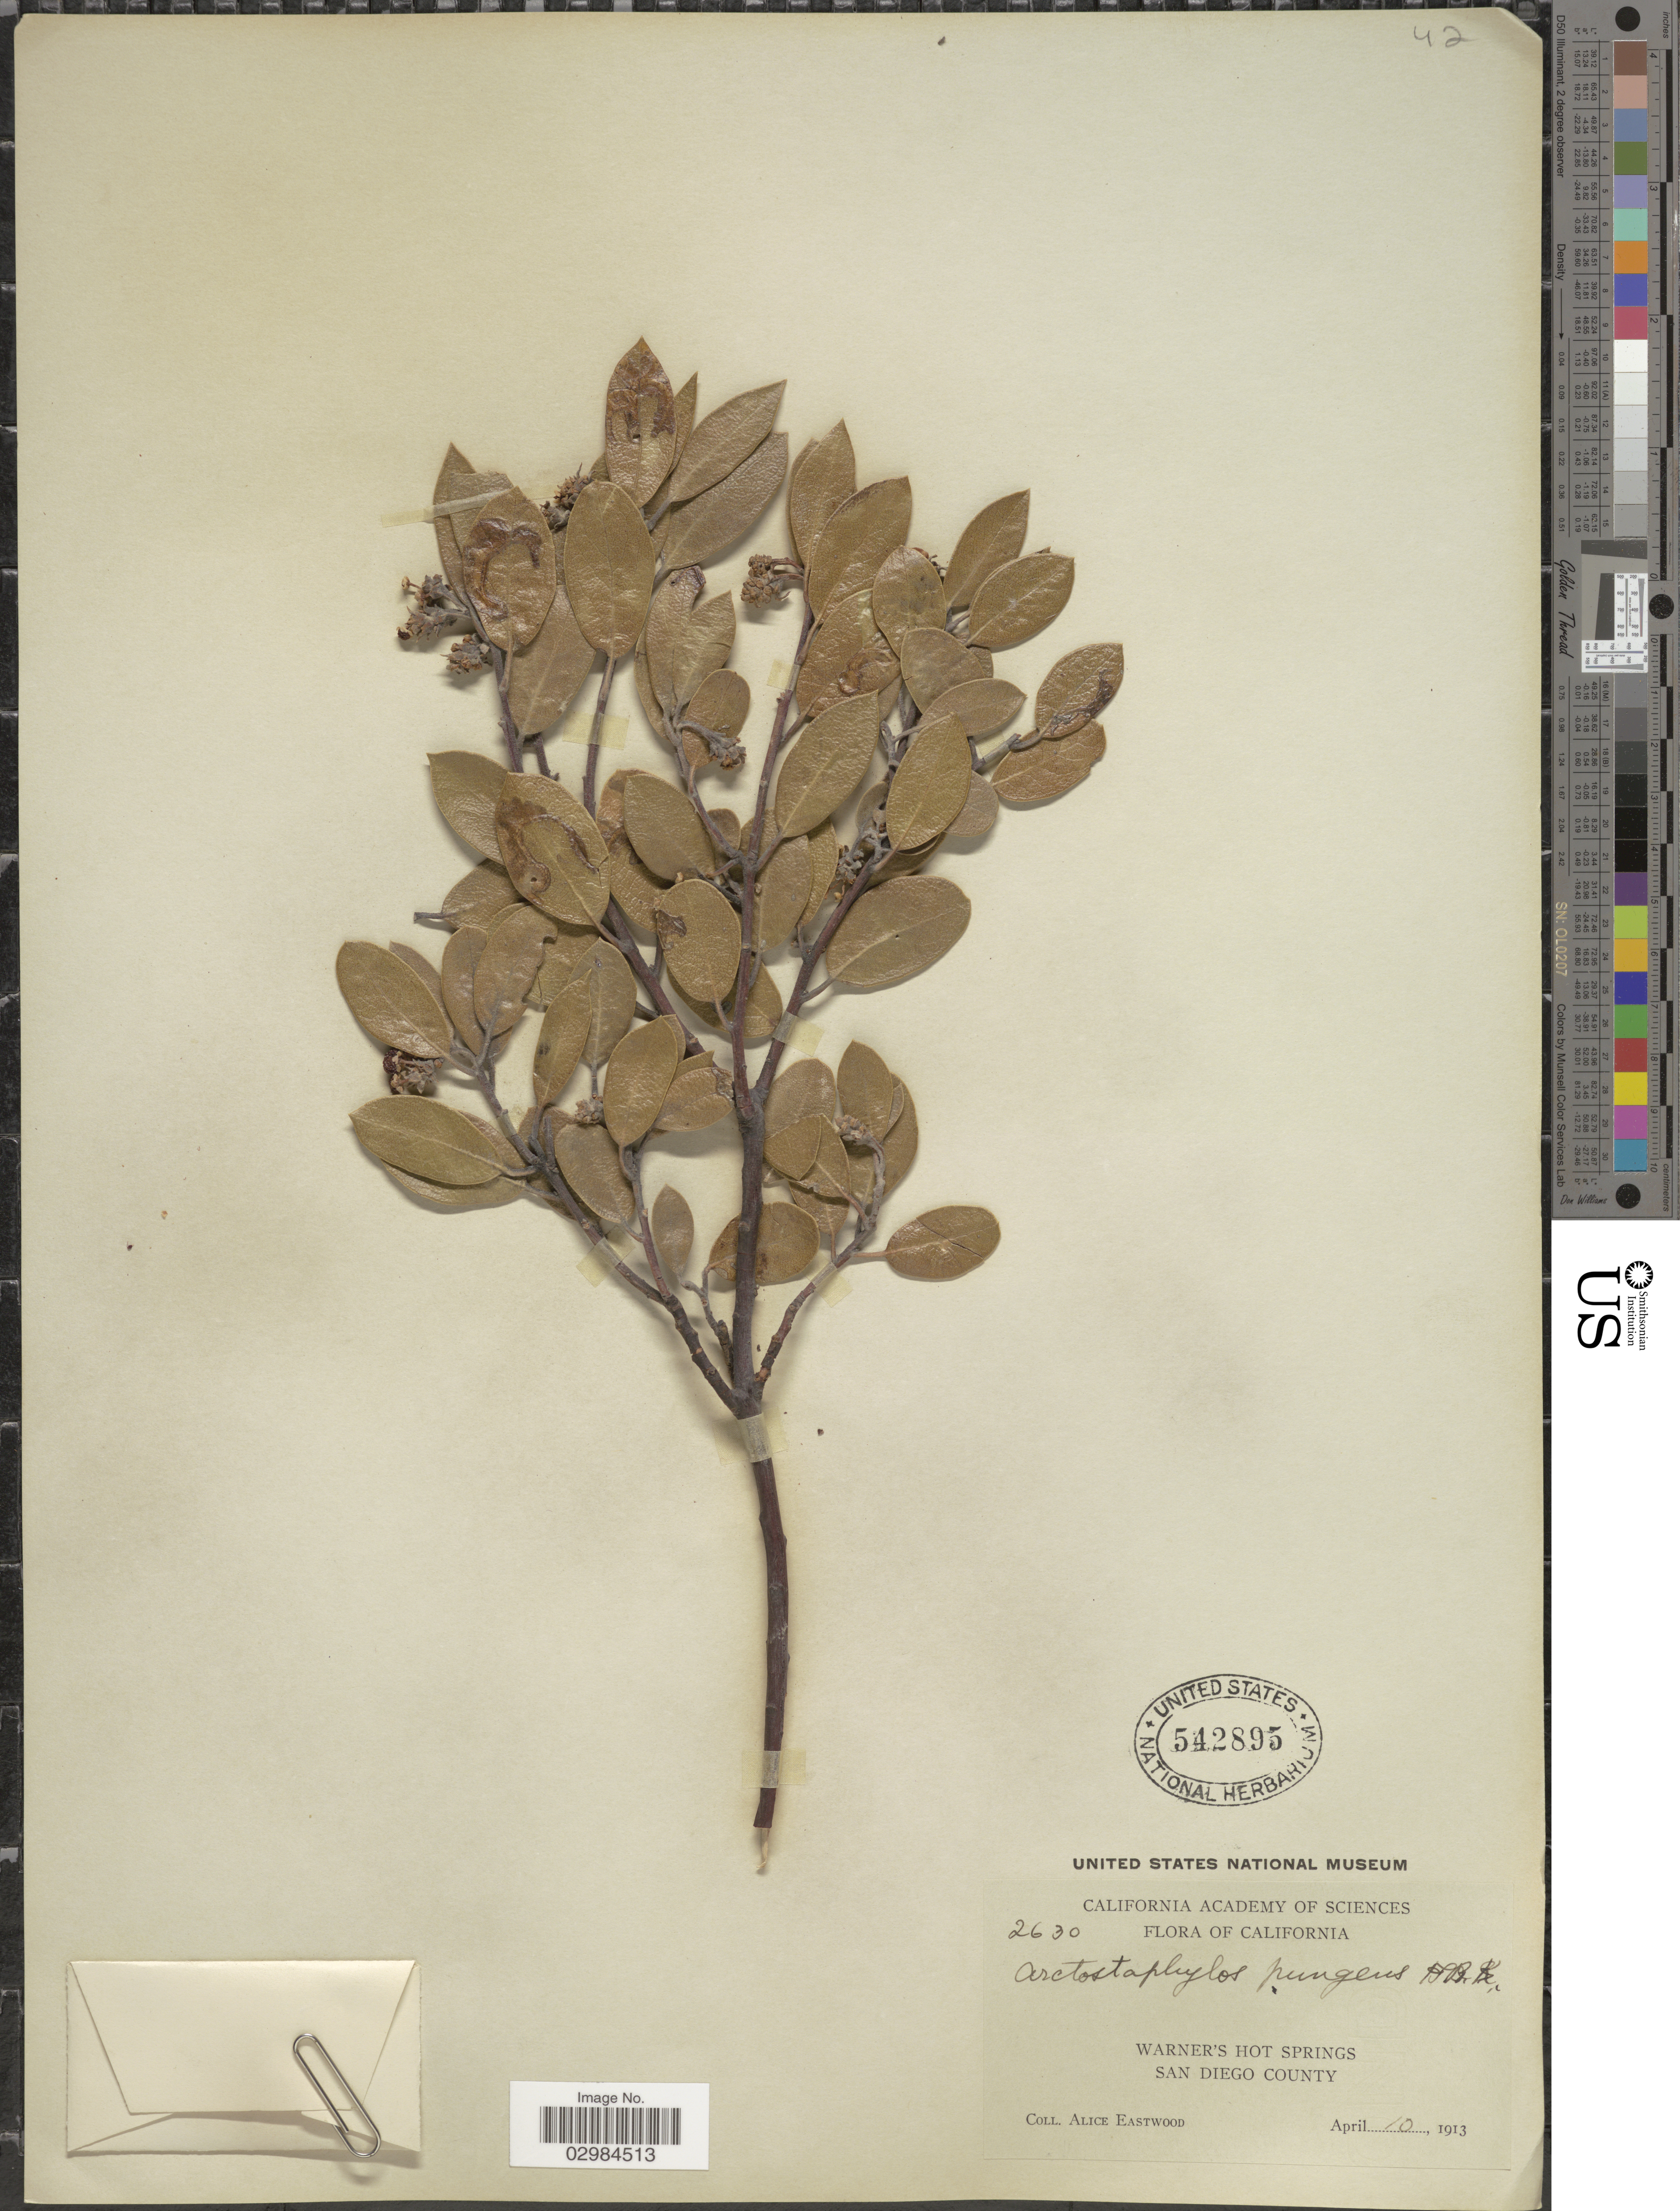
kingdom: Plantae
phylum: Tracheophyta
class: Magnoliopsida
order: Ericales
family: Ericaceae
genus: Arctostaphylos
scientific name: Arctostaphylos pungens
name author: Kunth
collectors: A. Eastwood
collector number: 2630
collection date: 1913-04-10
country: United States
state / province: California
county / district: San Diego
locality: Warner's Hot Springs. San Diego County.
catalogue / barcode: US 542895